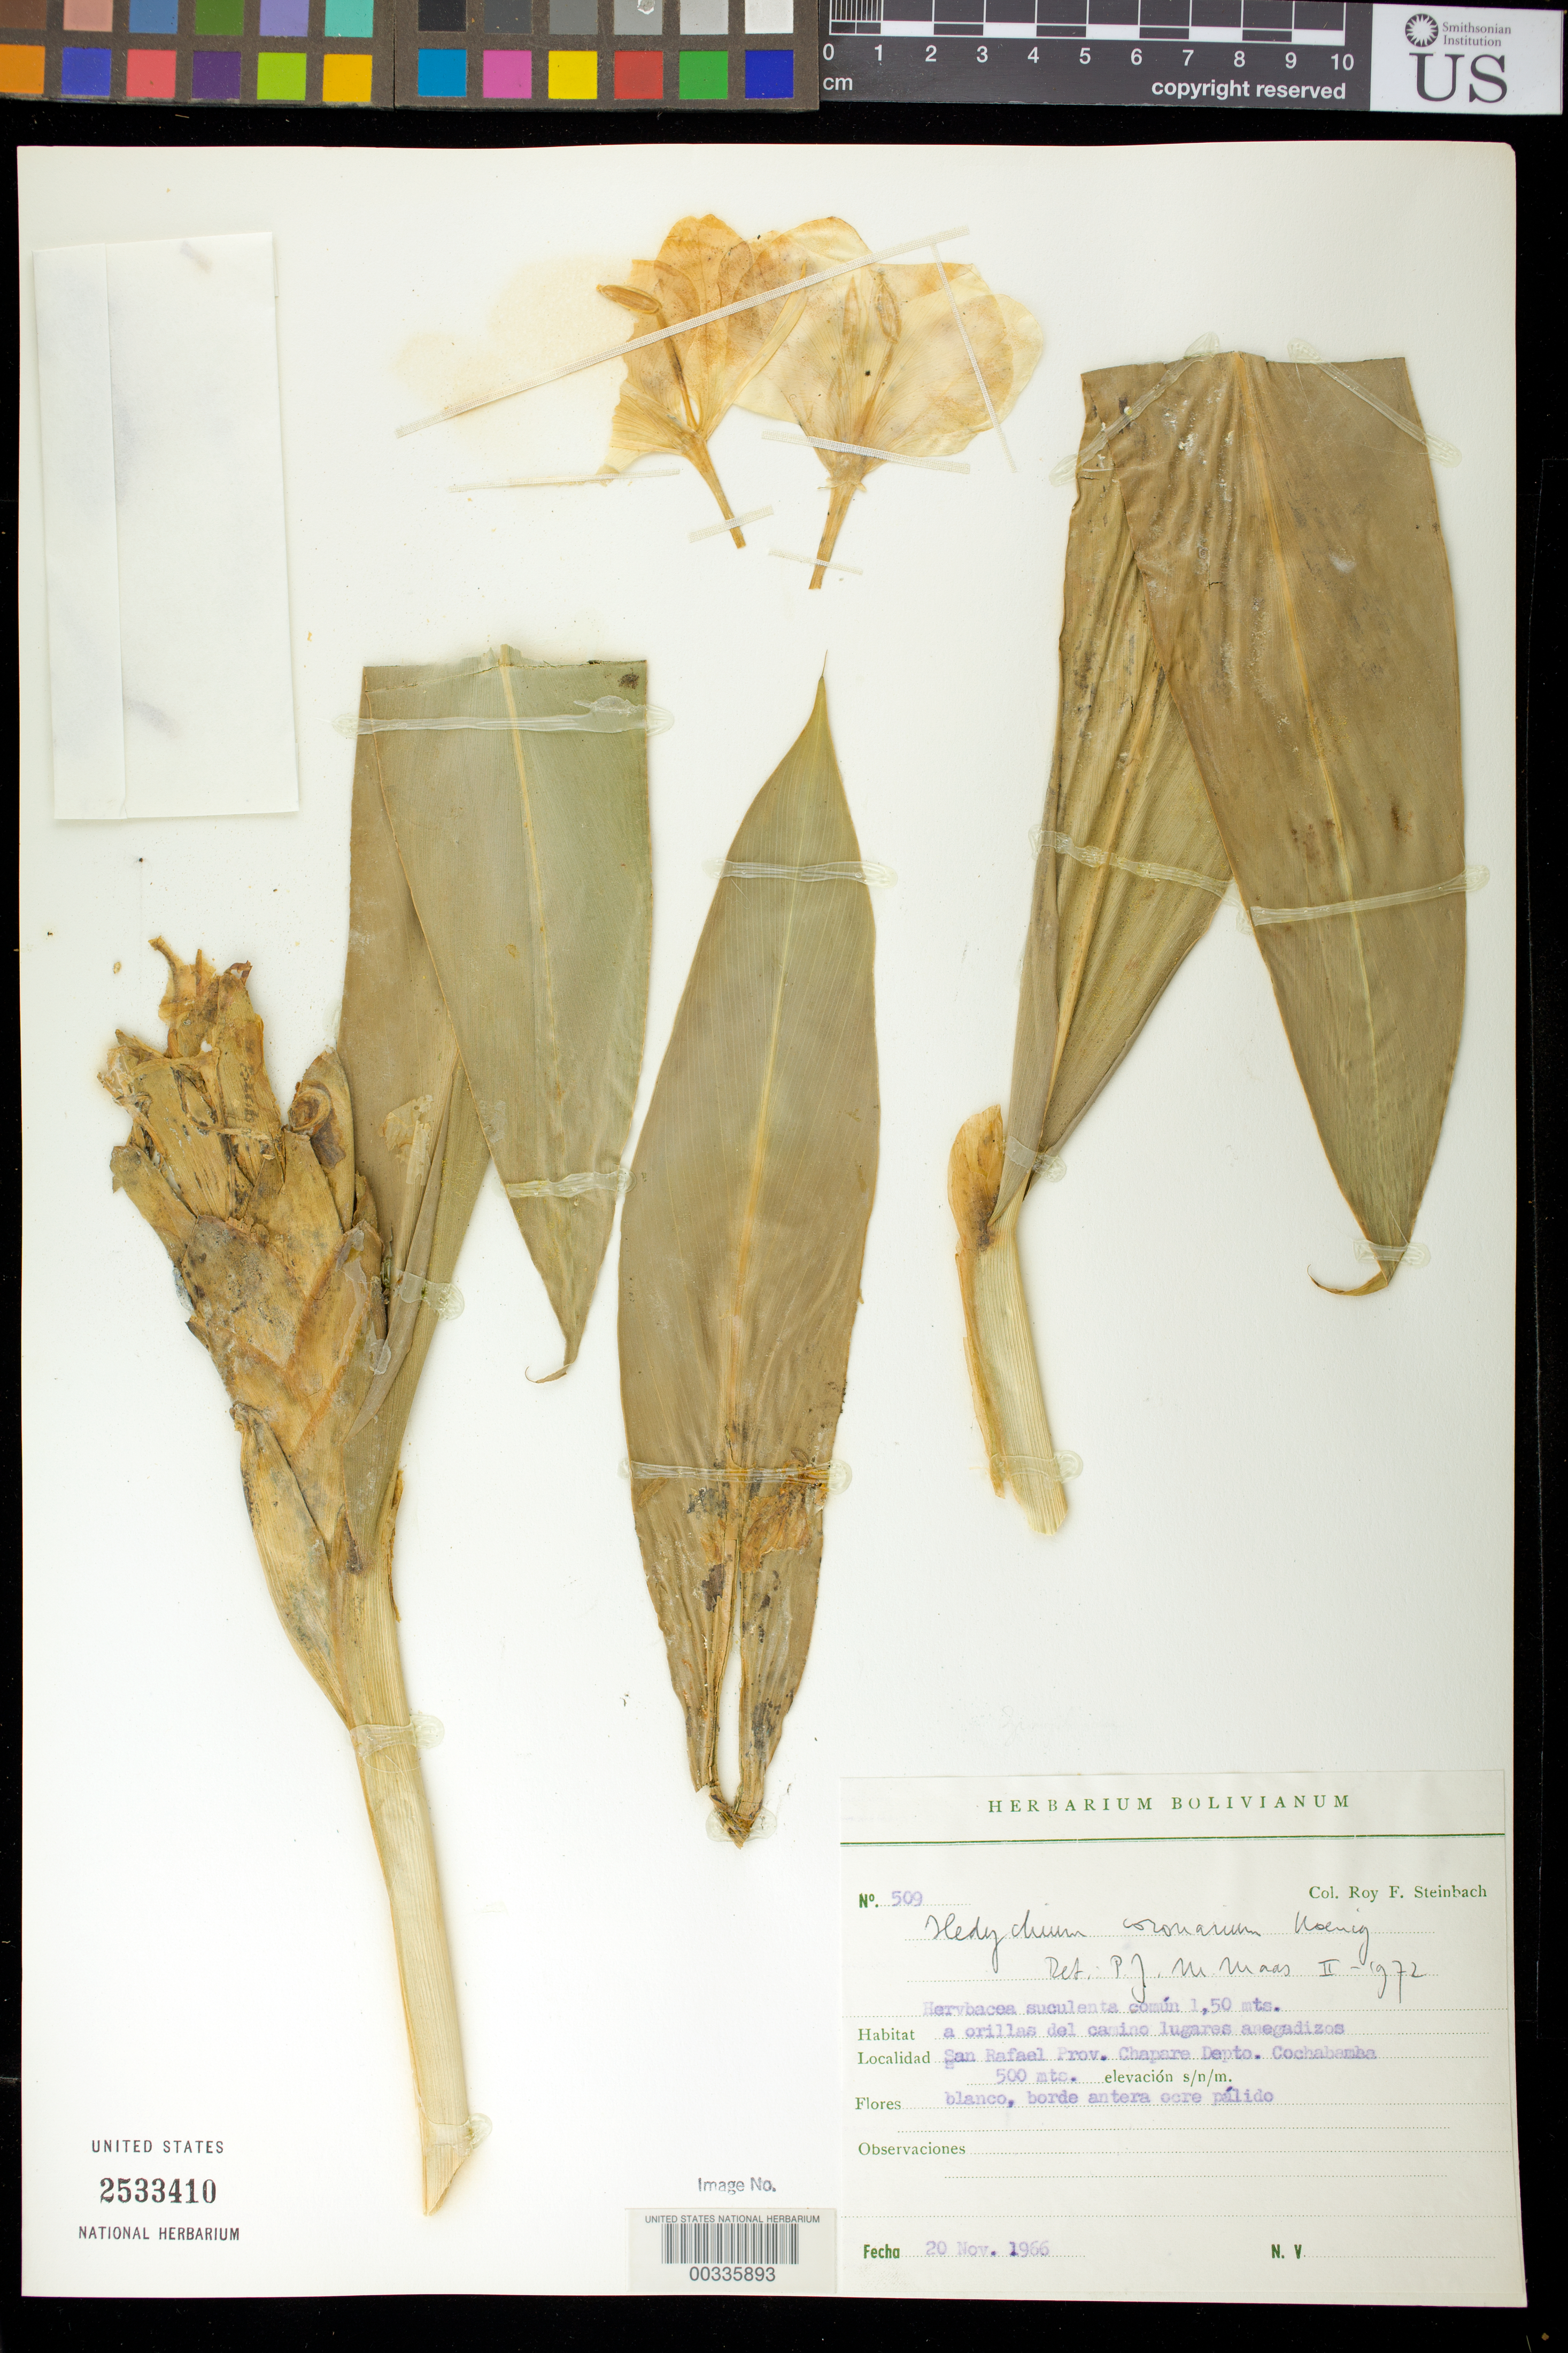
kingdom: Plantae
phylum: Tracheophyta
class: Liliopsida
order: Zingiberales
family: Zingiberaceae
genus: Hedychium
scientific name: Hedychium coronarium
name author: J. Koenig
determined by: Maas, Paul J. M.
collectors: R. F. Steinbach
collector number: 509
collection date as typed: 20 Nov 1966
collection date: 1966-11-20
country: Bolivia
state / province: Cochabamba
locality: San Rafael Prov Chapare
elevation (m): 500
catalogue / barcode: US 2533410